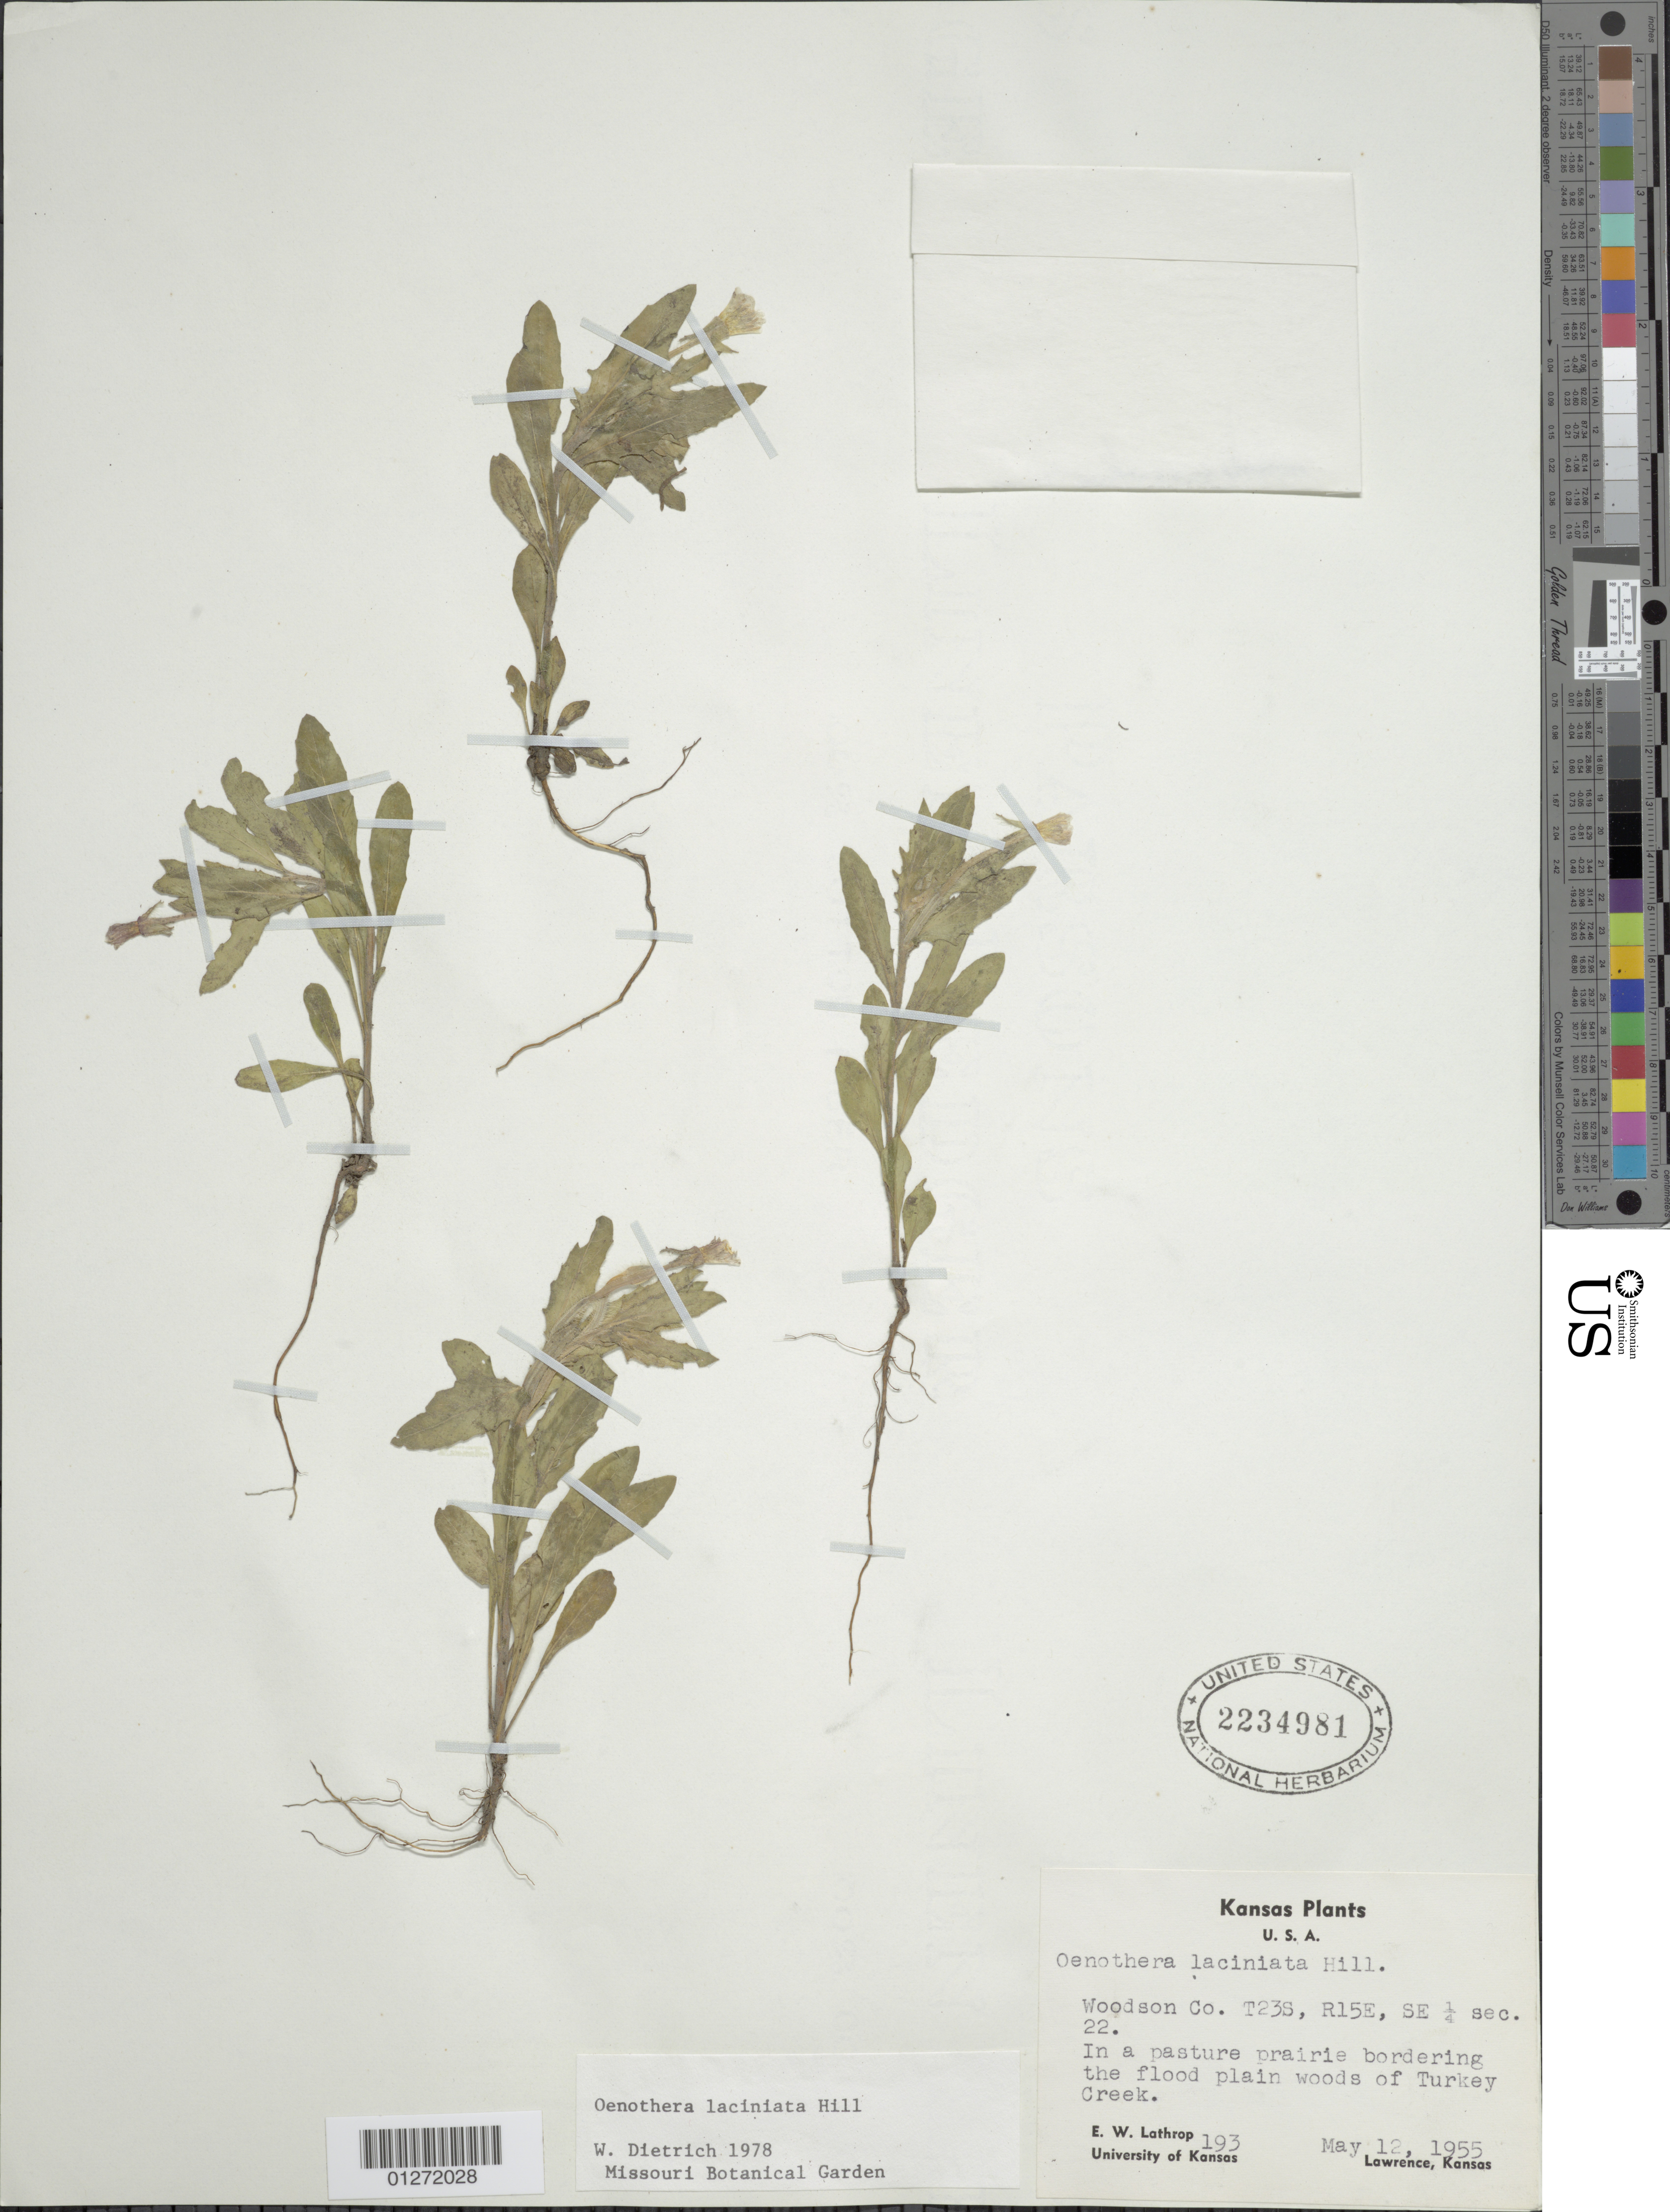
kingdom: Plantae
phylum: Tracheophyta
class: Magnoliopsida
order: Myrtales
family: Onagraceae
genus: Oenothera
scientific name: Oenothera laciniata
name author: Hill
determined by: Dietrich, W.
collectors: E. W. Lathrop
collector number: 193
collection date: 1955-05-12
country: United States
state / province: Kansas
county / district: Woodson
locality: T23S, R15E, SE 1/4 sec. 22. Near Turkey Creek, Lawrence.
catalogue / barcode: US 2234981